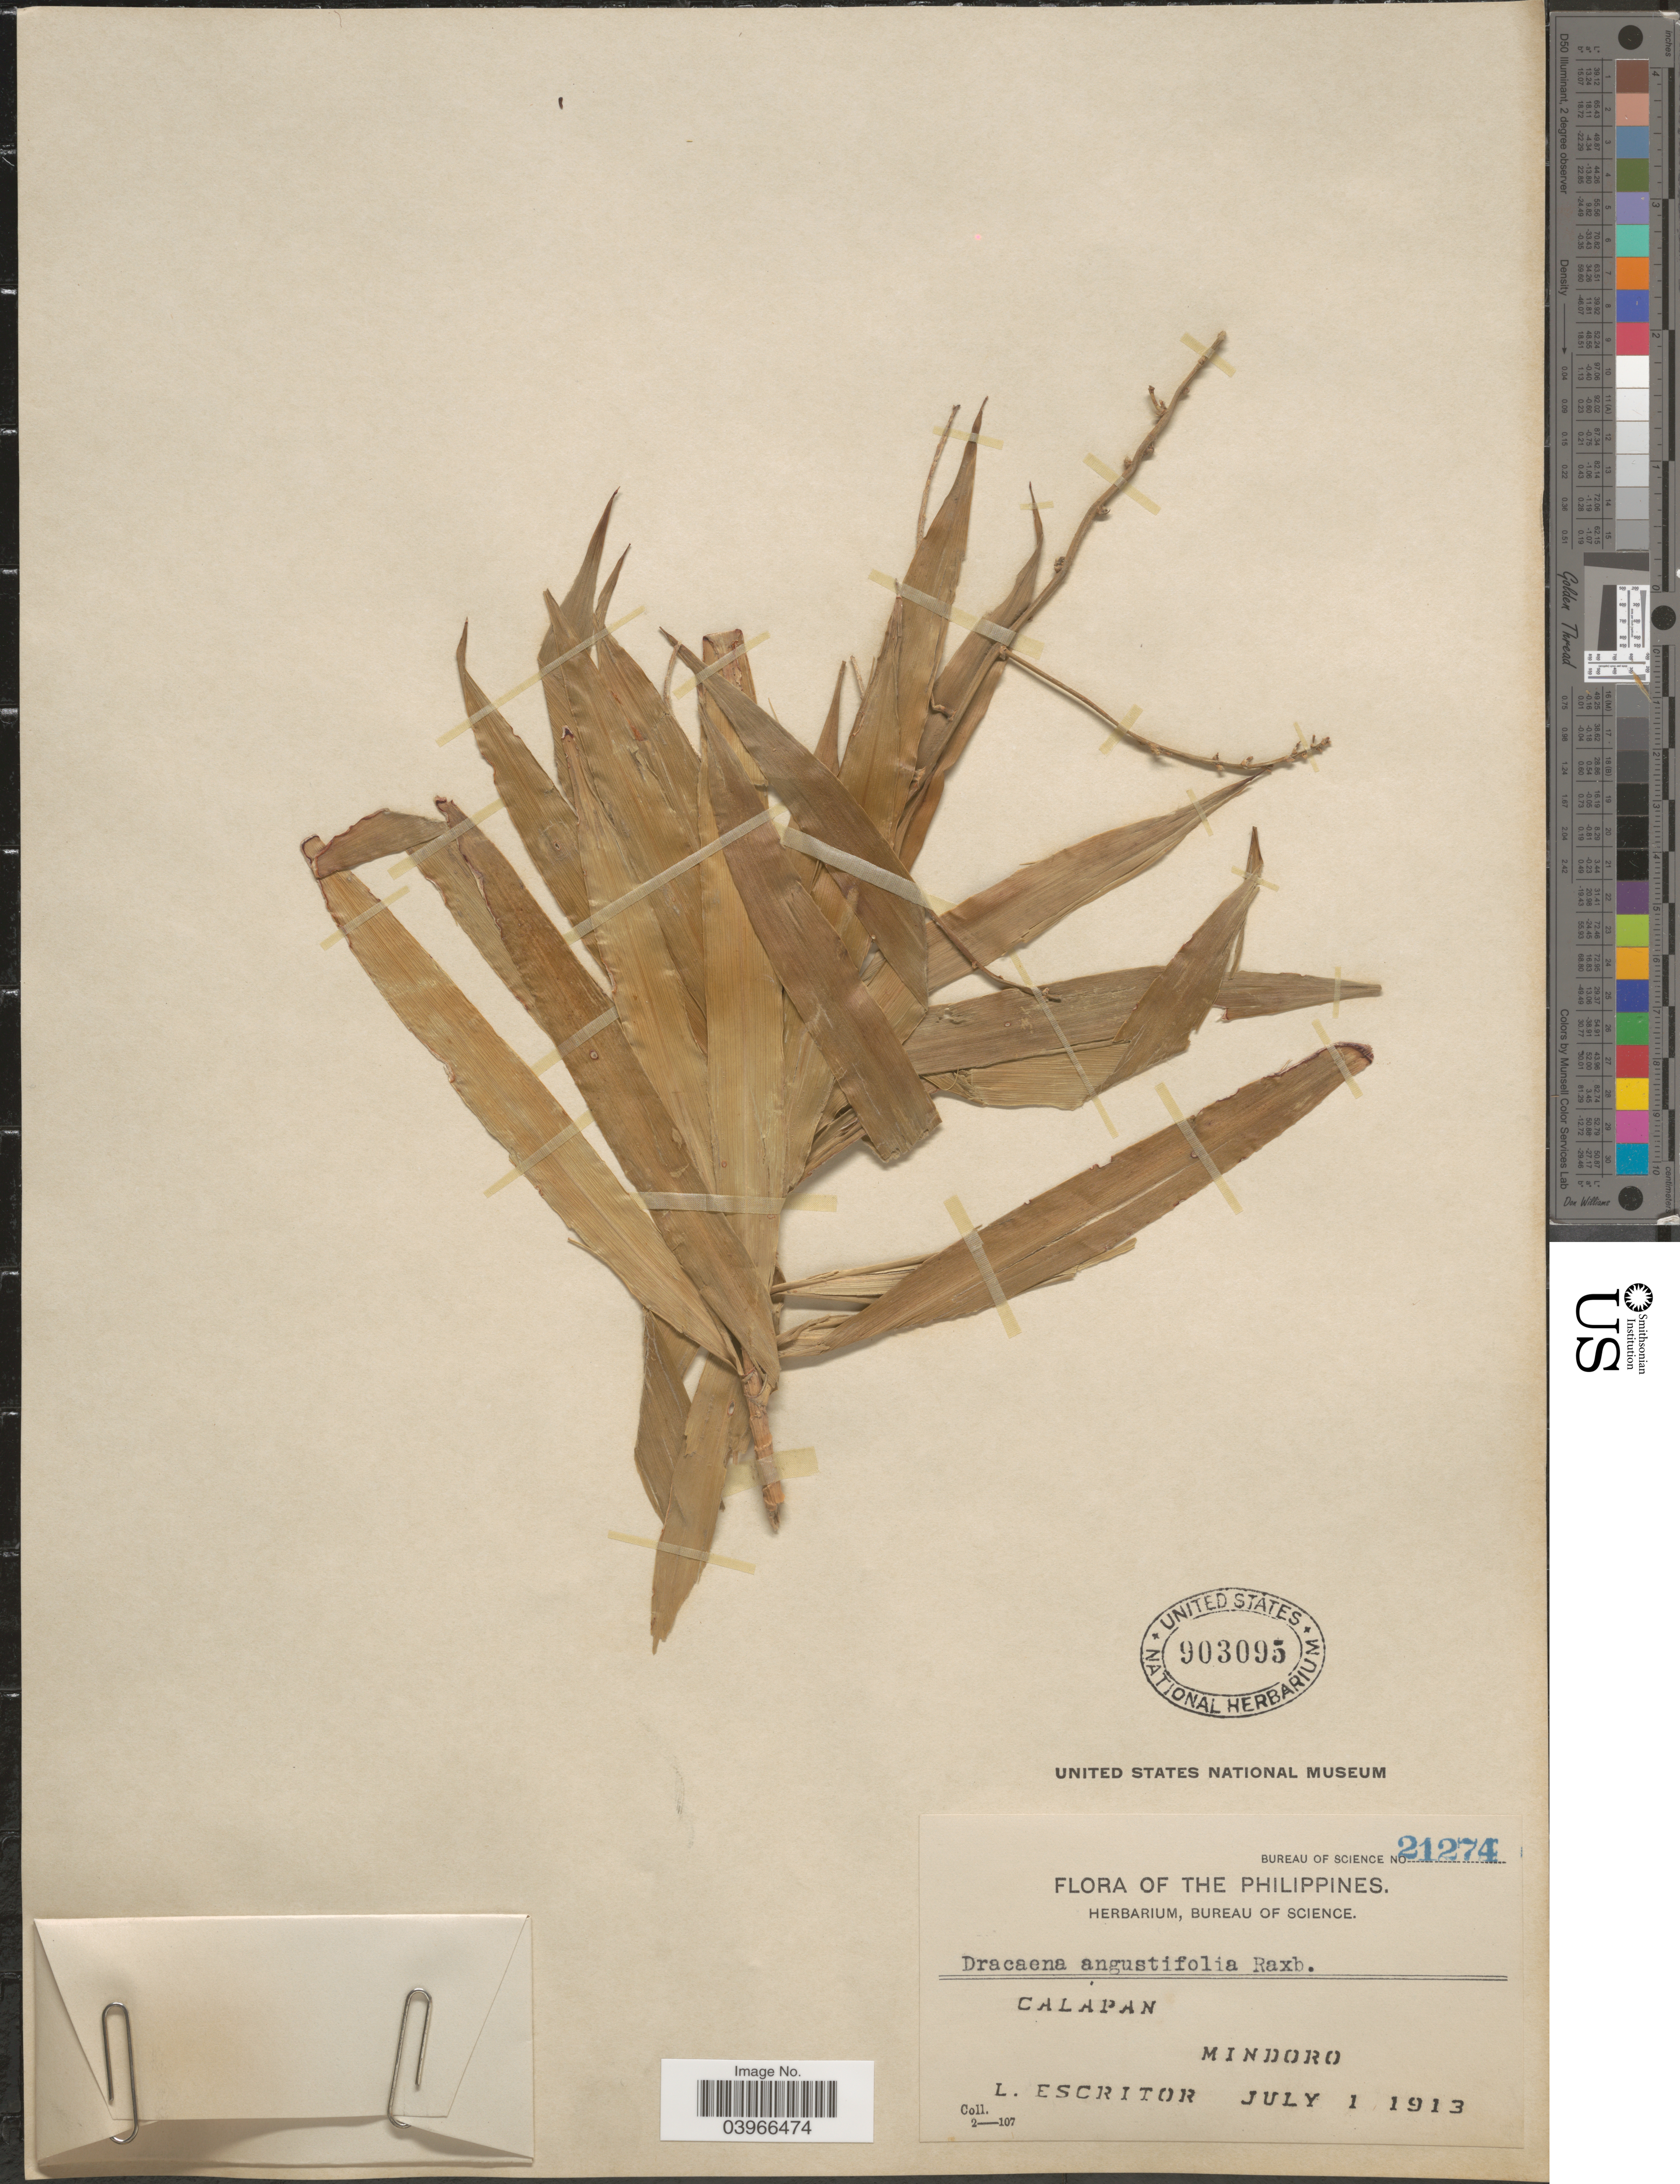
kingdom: Plantae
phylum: Tracheophyta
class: Liliopsida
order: Asparagales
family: Asparagaceae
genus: Dracaena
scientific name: Dracaena angustifolia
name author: (Medik.) Roxb.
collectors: L. Escritor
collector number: Bureau of Science 21274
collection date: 1913-07-01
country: Philippines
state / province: Mimaropa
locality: Calapan. Mindoro.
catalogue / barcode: US 903095